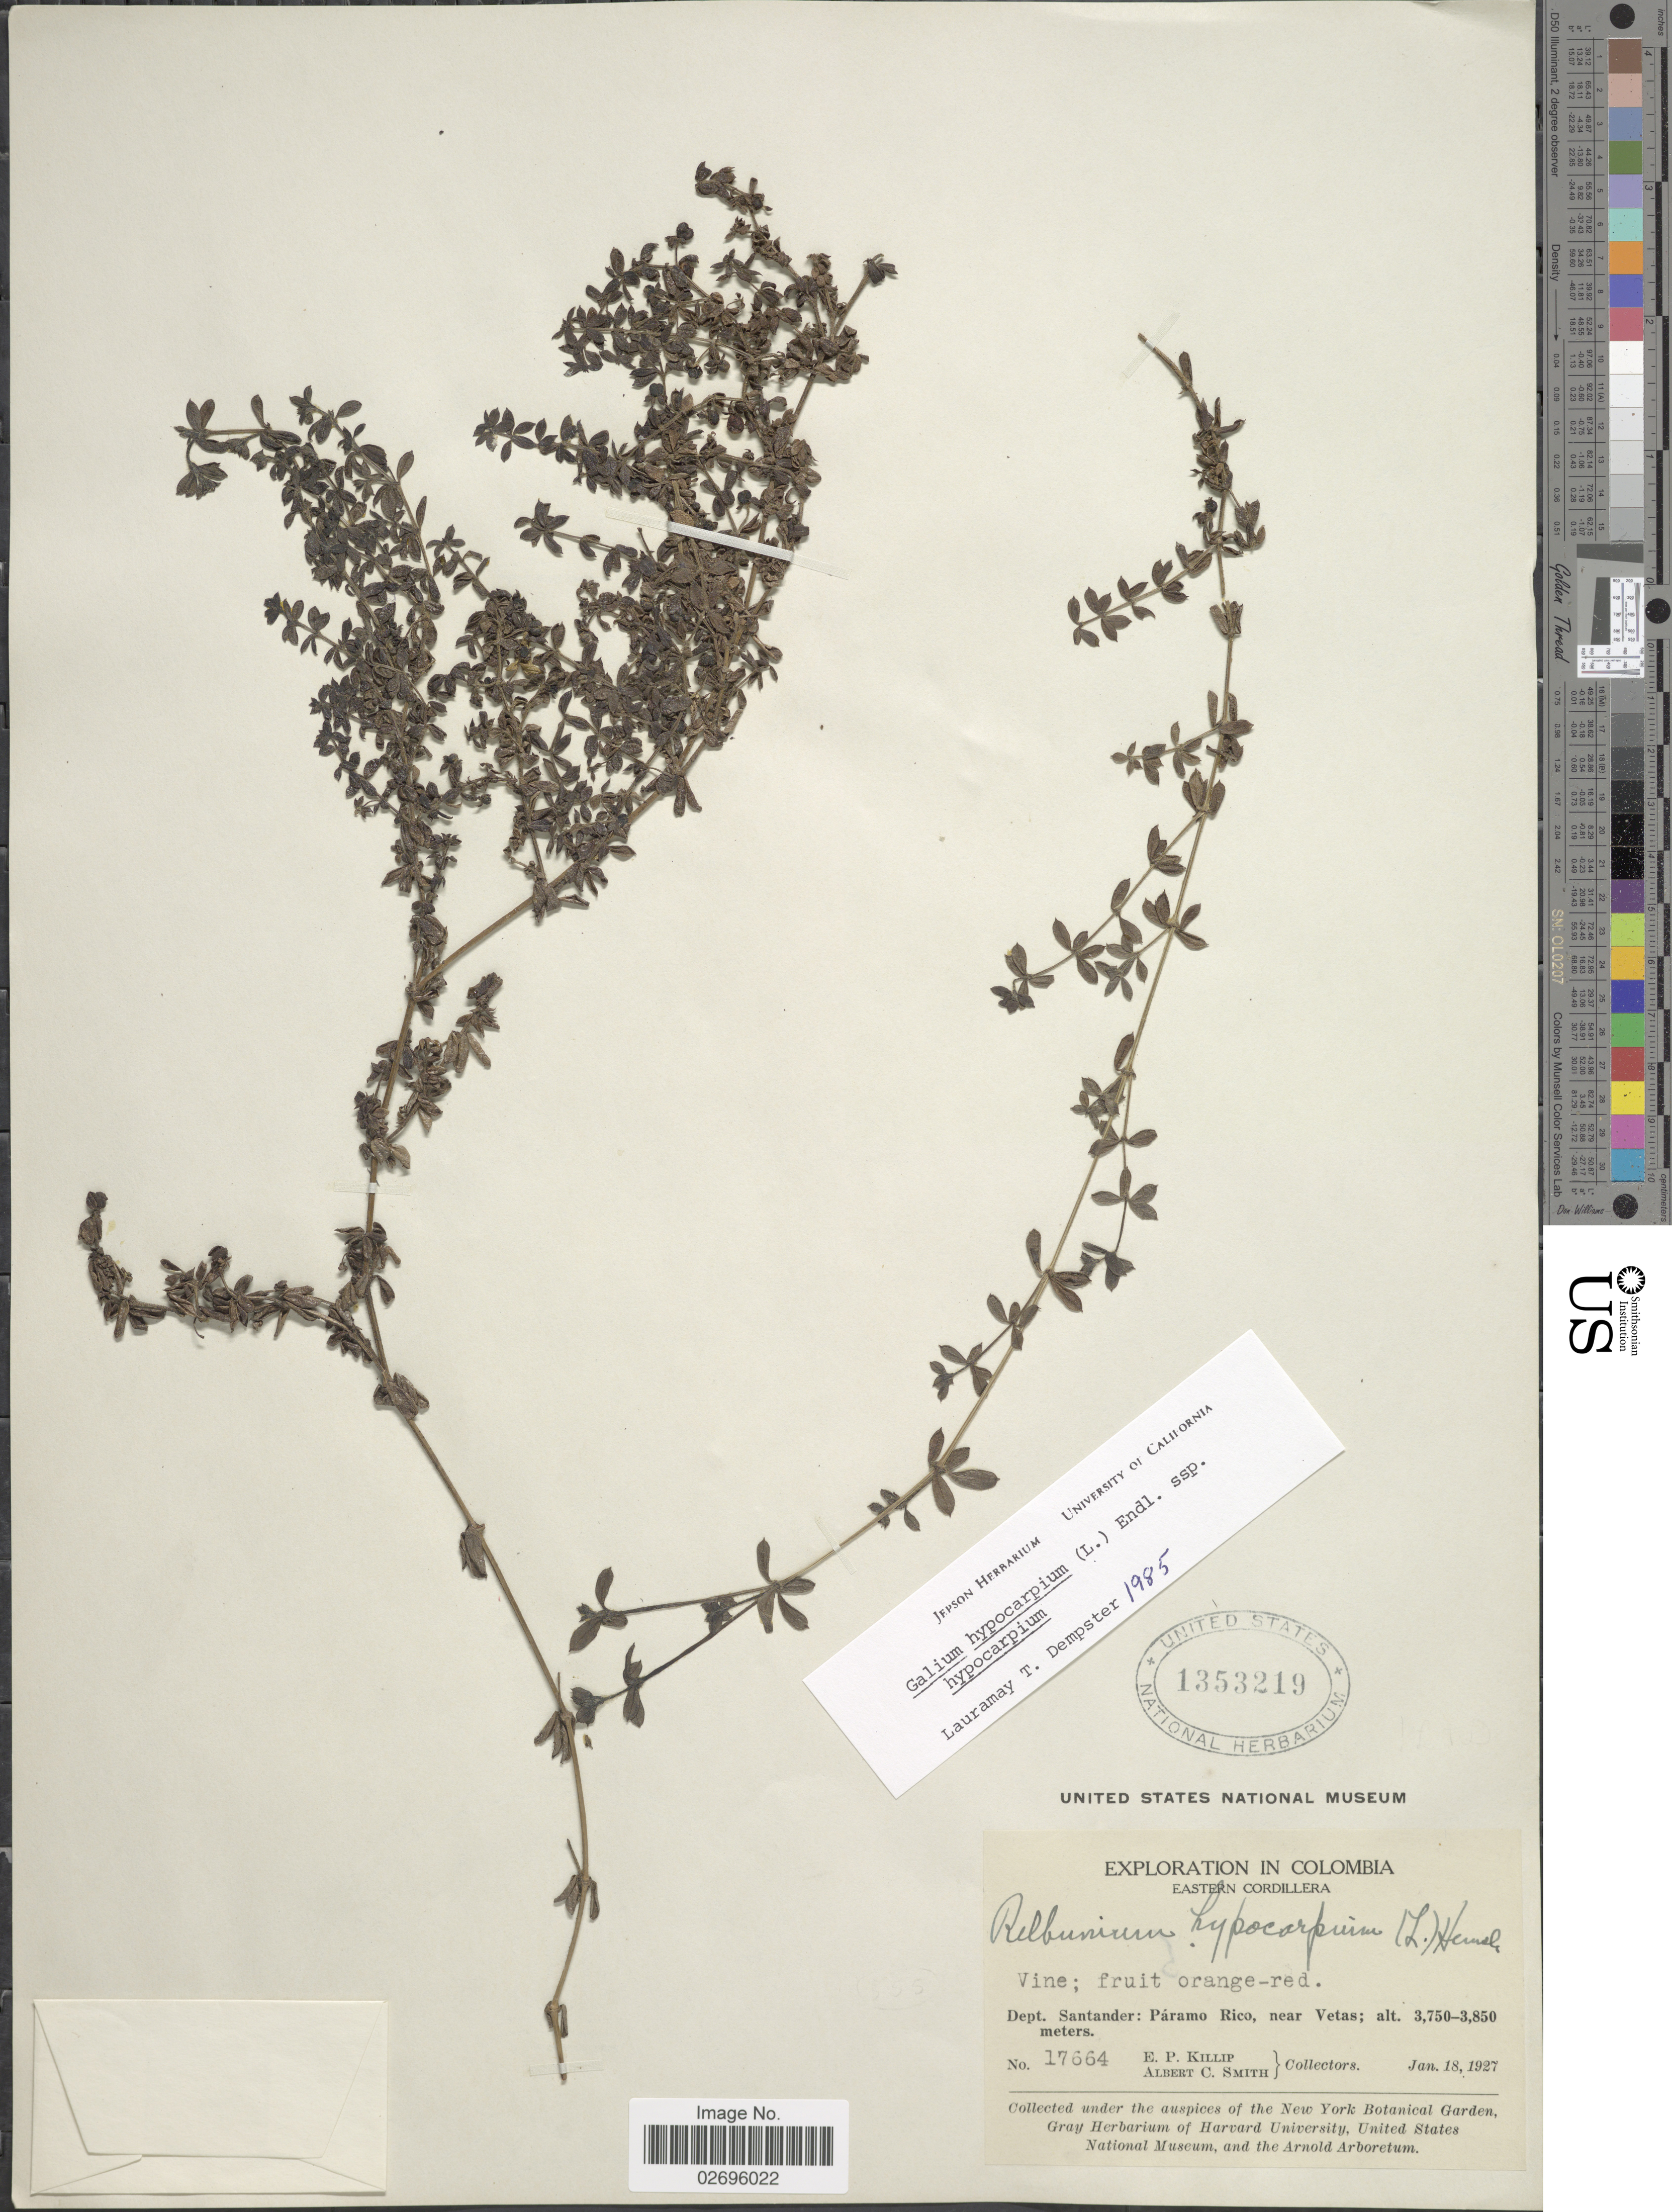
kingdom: Plantae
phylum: Tracheophyta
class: Magnoliopsida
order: Gentianales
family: Rubiaceae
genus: Galium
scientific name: Galium hypocarpium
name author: (L.) Endl. ex Griseb.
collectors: E. P. Killip & A. C. Smith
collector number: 17664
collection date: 1927-01-18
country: Colombia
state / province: Santander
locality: Eastern Cordillera, Dept. Santander: Páramo Rico, near Vetas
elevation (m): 3750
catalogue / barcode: US 1353219